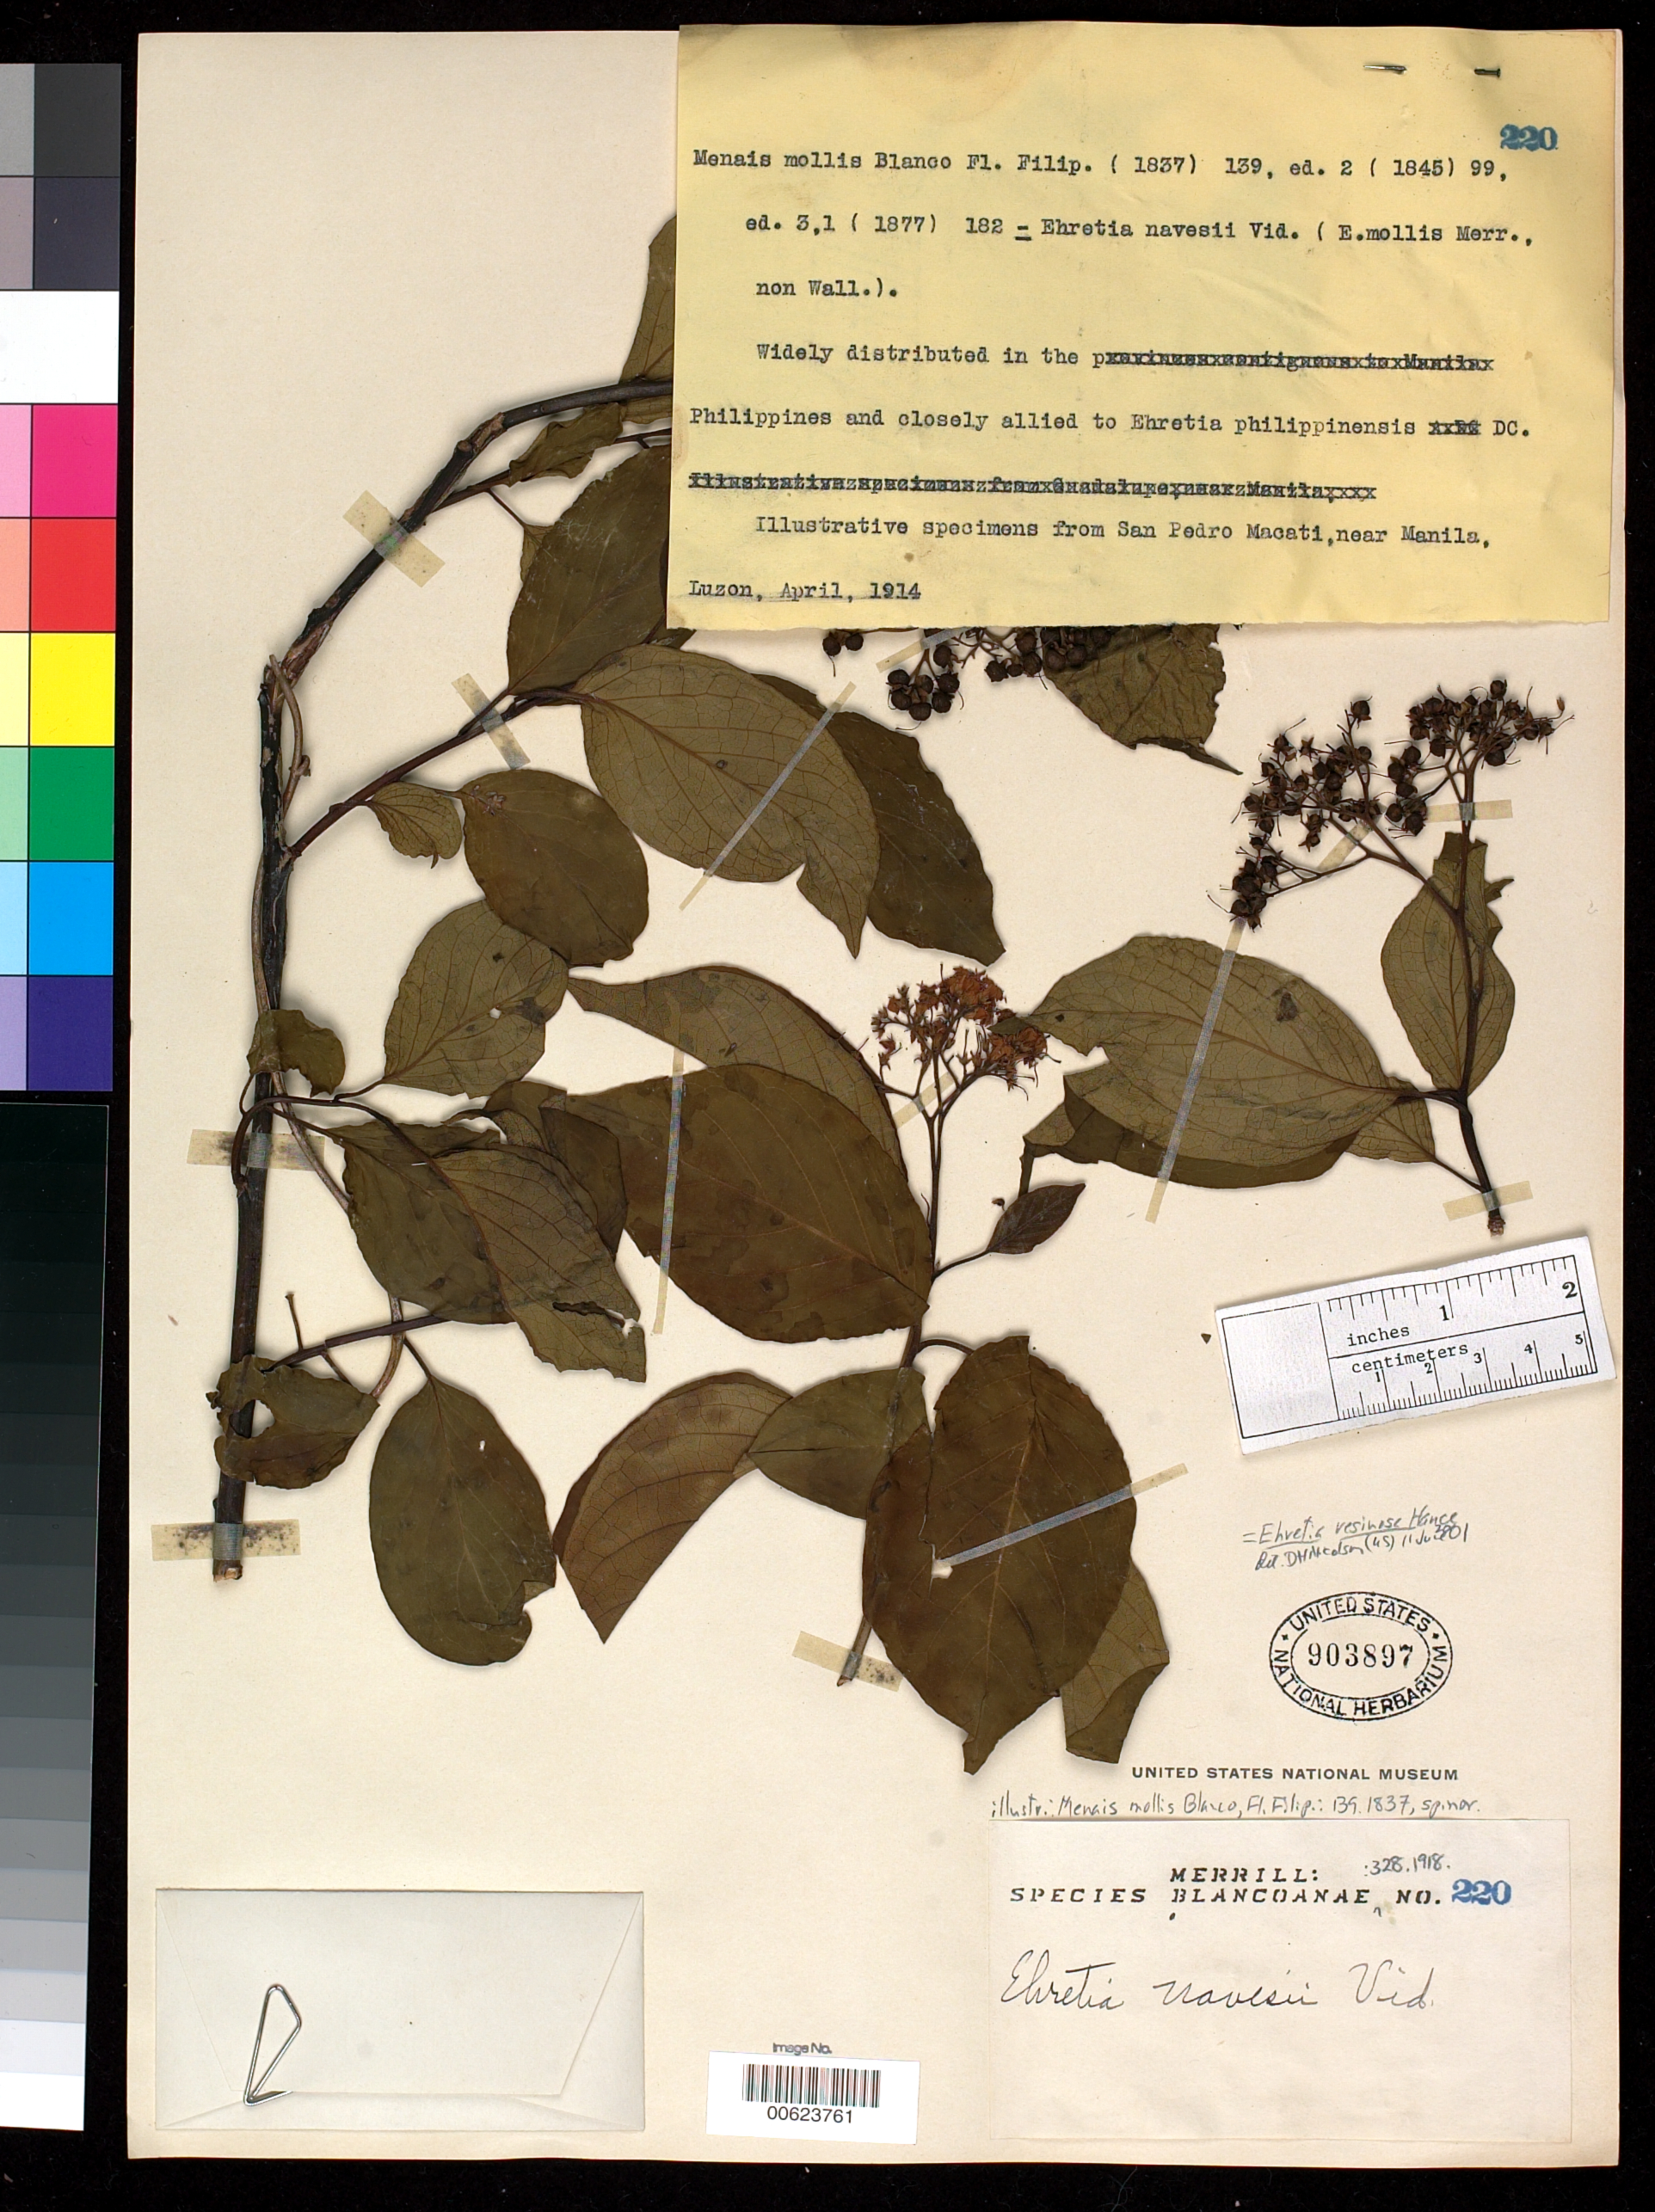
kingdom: Plantae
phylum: Tracheophyta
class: Magnoliopsida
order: Boraginales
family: Boraginaceae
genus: Menais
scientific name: Menais mollis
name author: Blanco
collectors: E. D. Merrill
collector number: Sp. Blancoan. 0220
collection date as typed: Apr 1914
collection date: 1914-04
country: Philippines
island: Luzon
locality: Manila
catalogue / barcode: US 903897